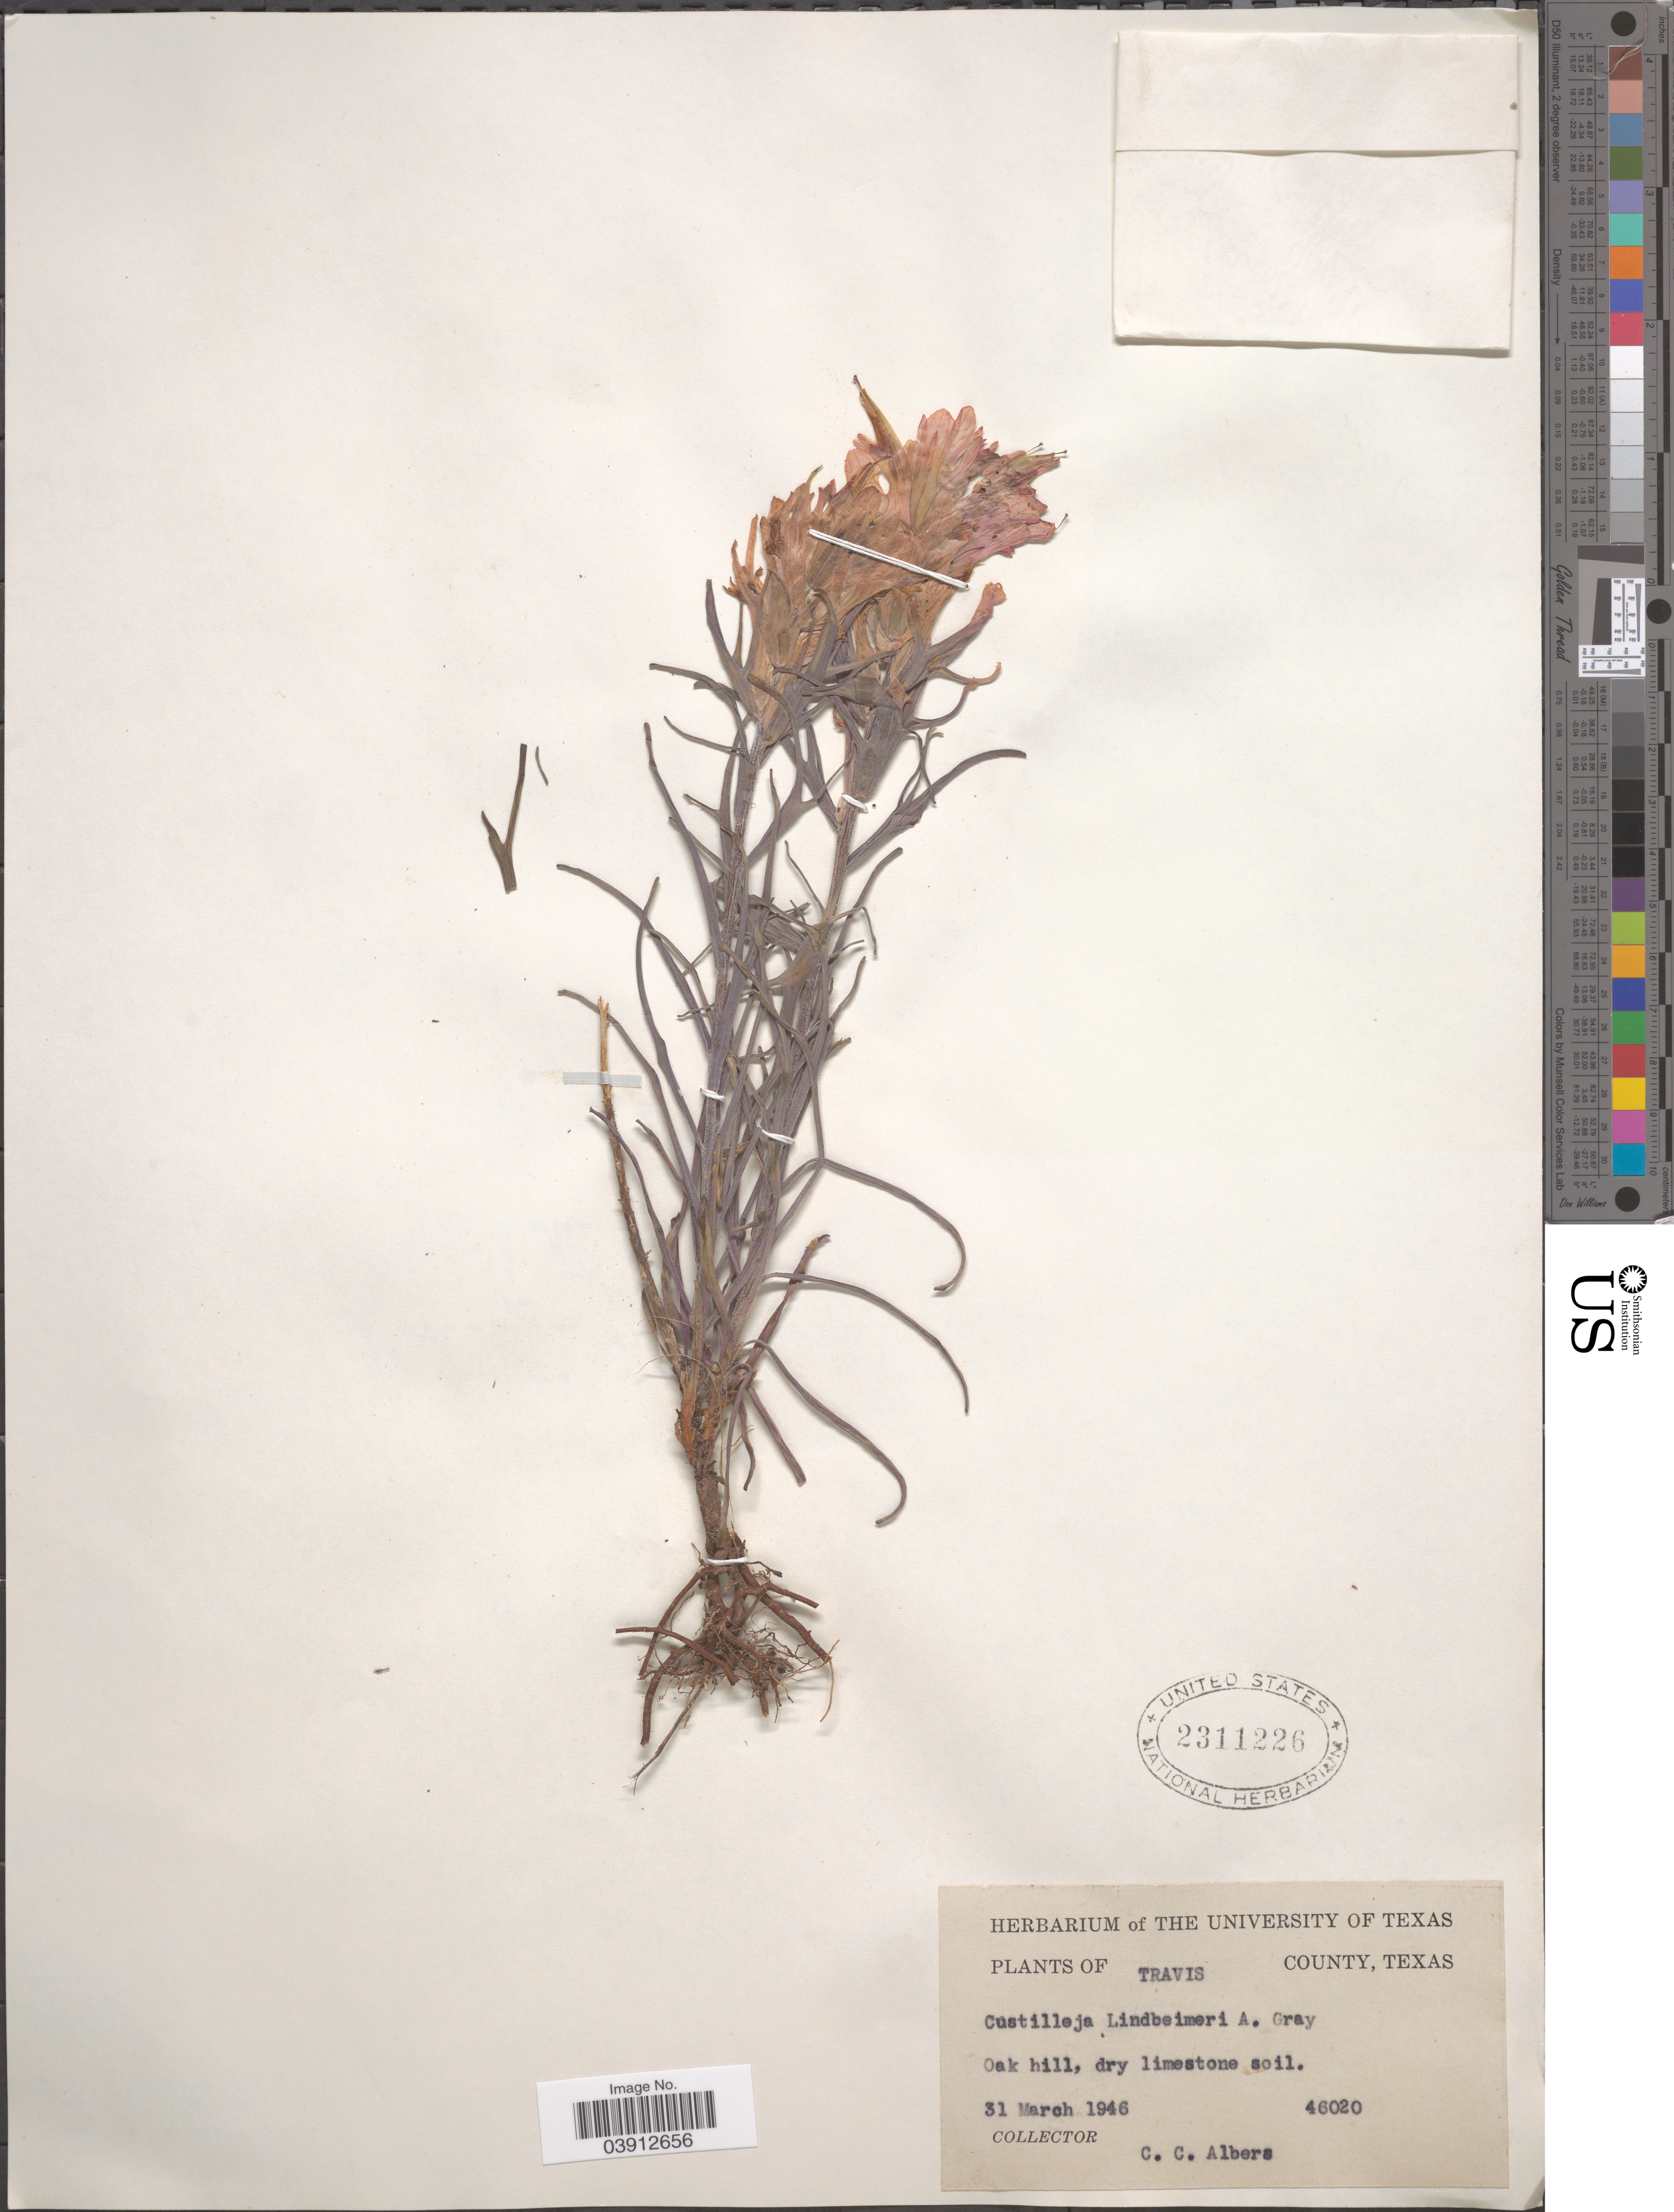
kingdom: Plantae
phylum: Tracheophyta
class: Magnoliopsida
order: Lamiales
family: Orobanchaceae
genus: Castilleja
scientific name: Castilleja lindheimeri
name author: A. Gray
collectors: C. Albers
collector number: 46020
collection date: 1946-03-31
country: United States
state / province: Texas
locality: Travis County. Oak hill, dry limestone soil.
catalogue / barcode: US 2311226